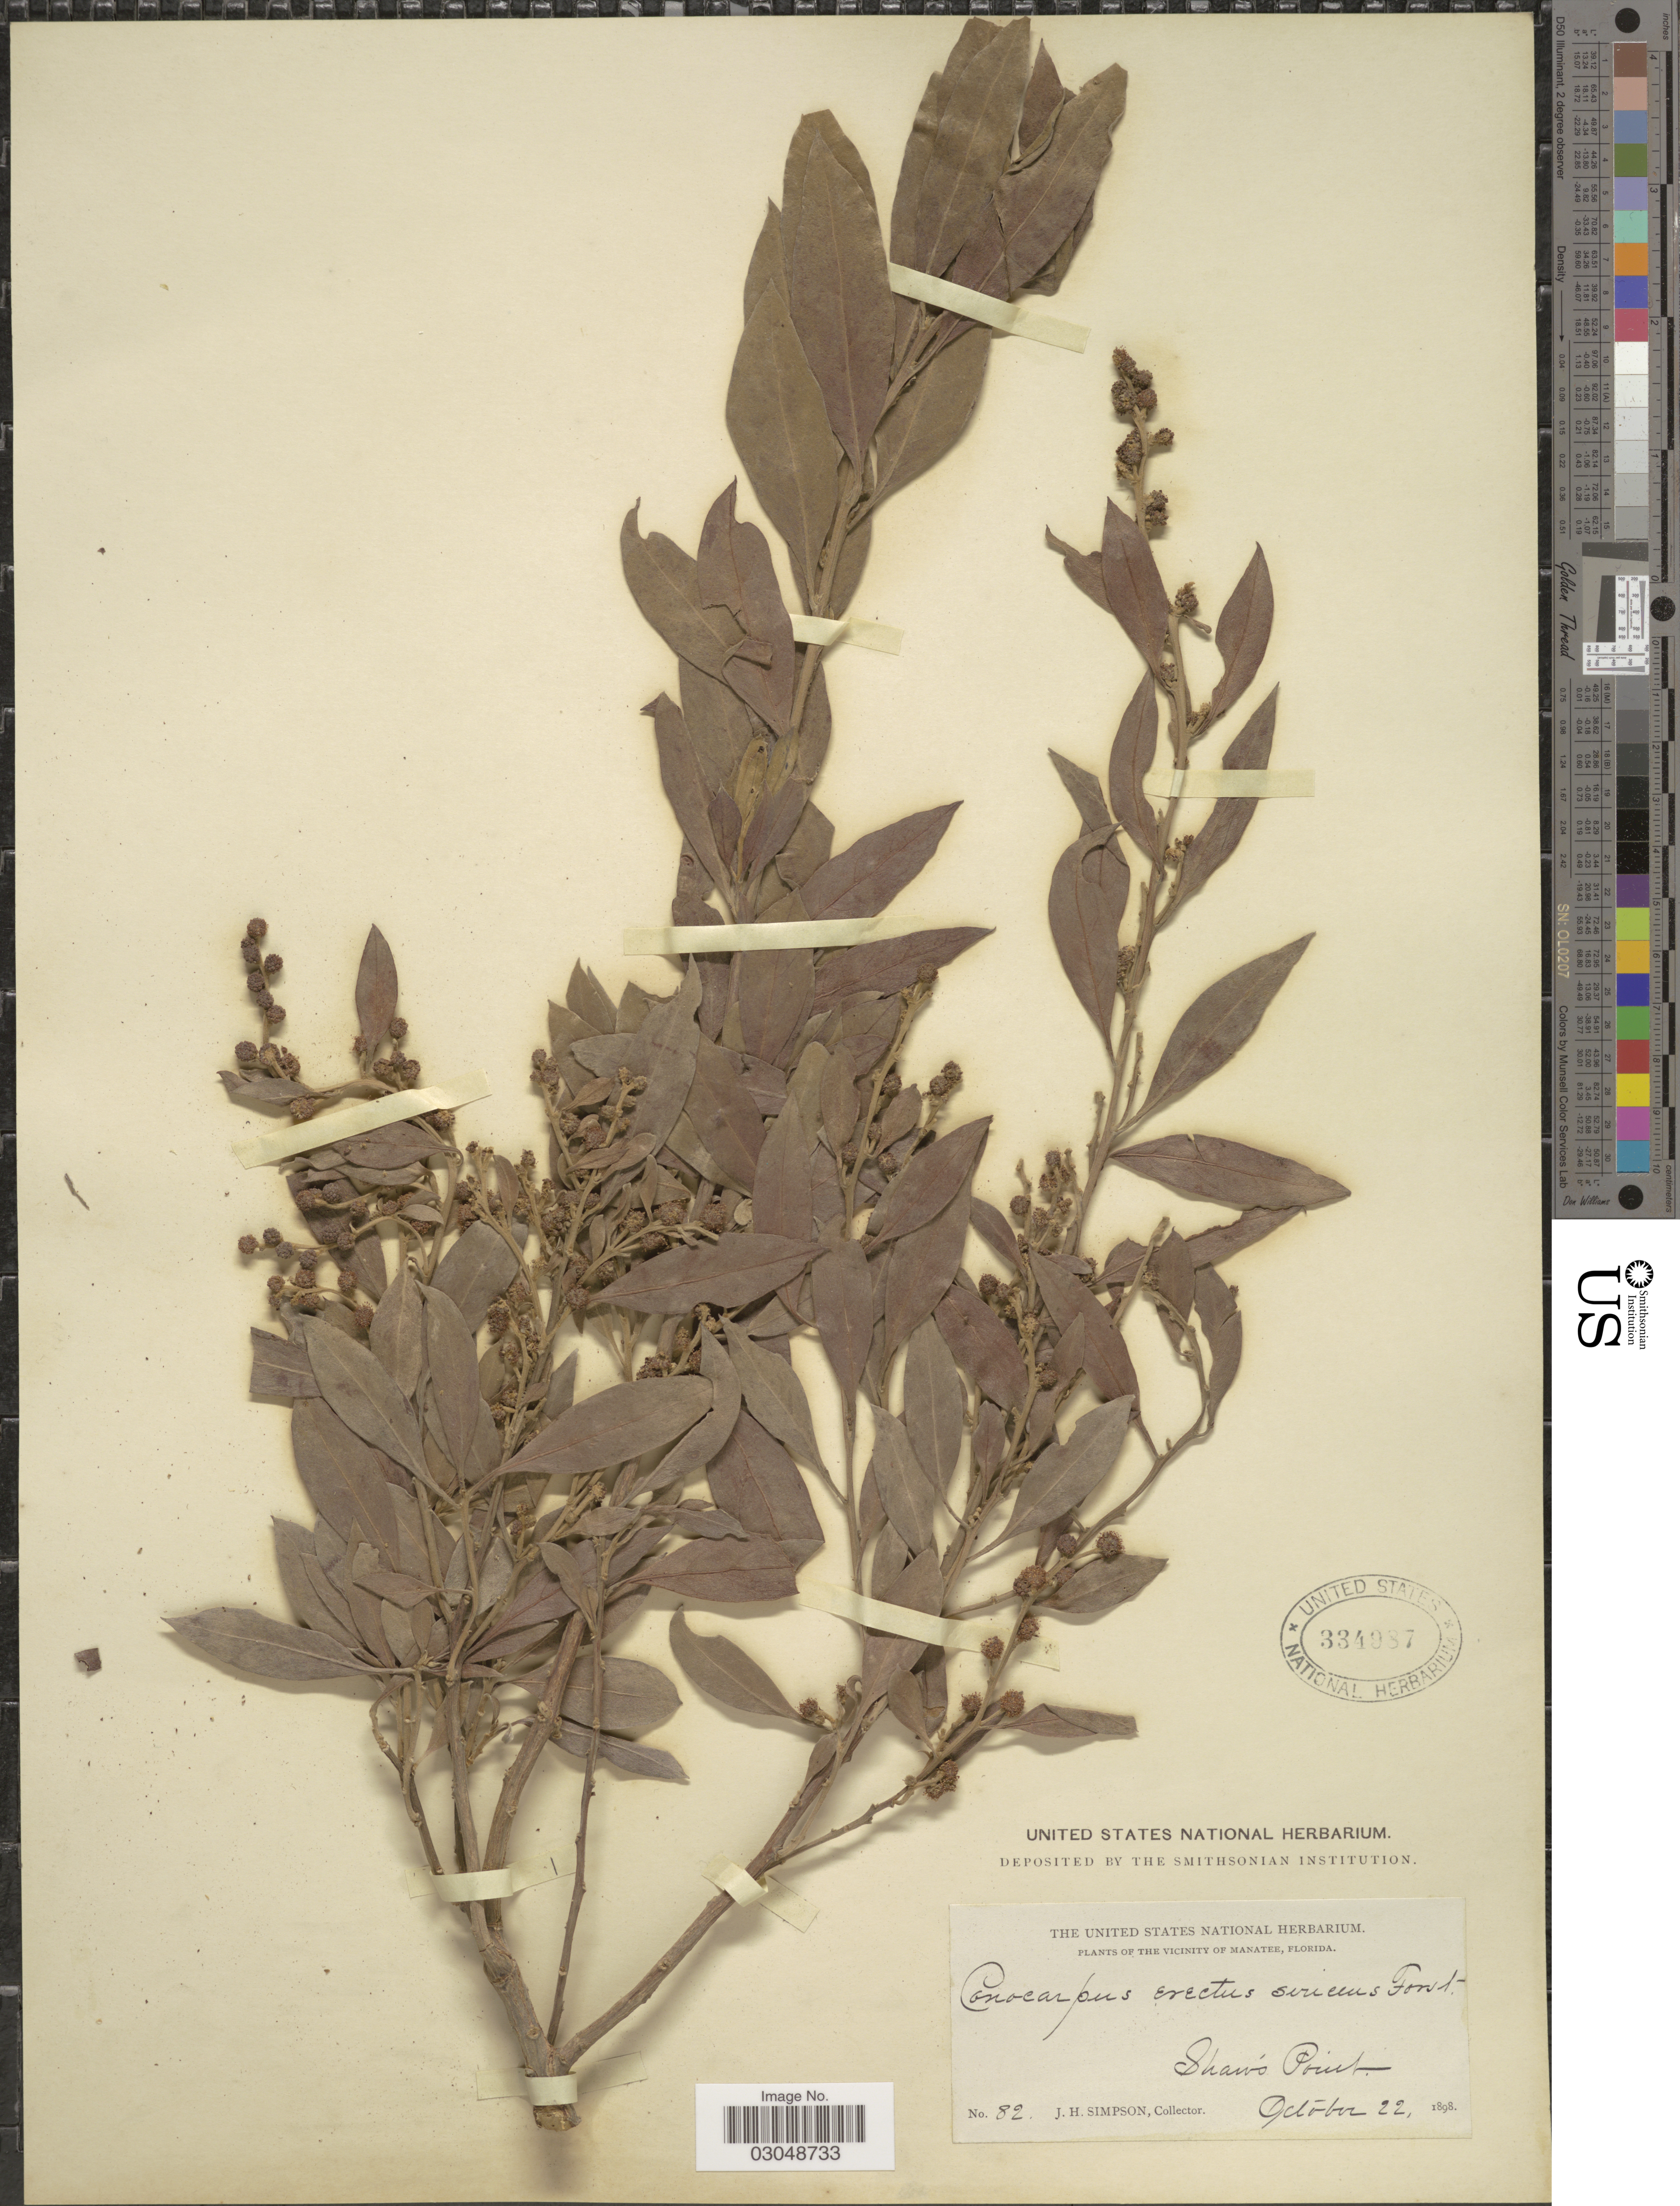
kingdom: Plantae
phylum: Tracheophyta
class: Magnoliopsida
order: Myrtales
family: Combretaceae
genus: Conocarpus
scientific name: Conocarpus erectus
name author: L.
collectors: J. H. Simpson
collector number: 82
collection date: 1898-10-22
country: United States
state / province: Florida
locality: Vicinity of Manatee. Shaw's Point.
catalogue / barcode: US 334987